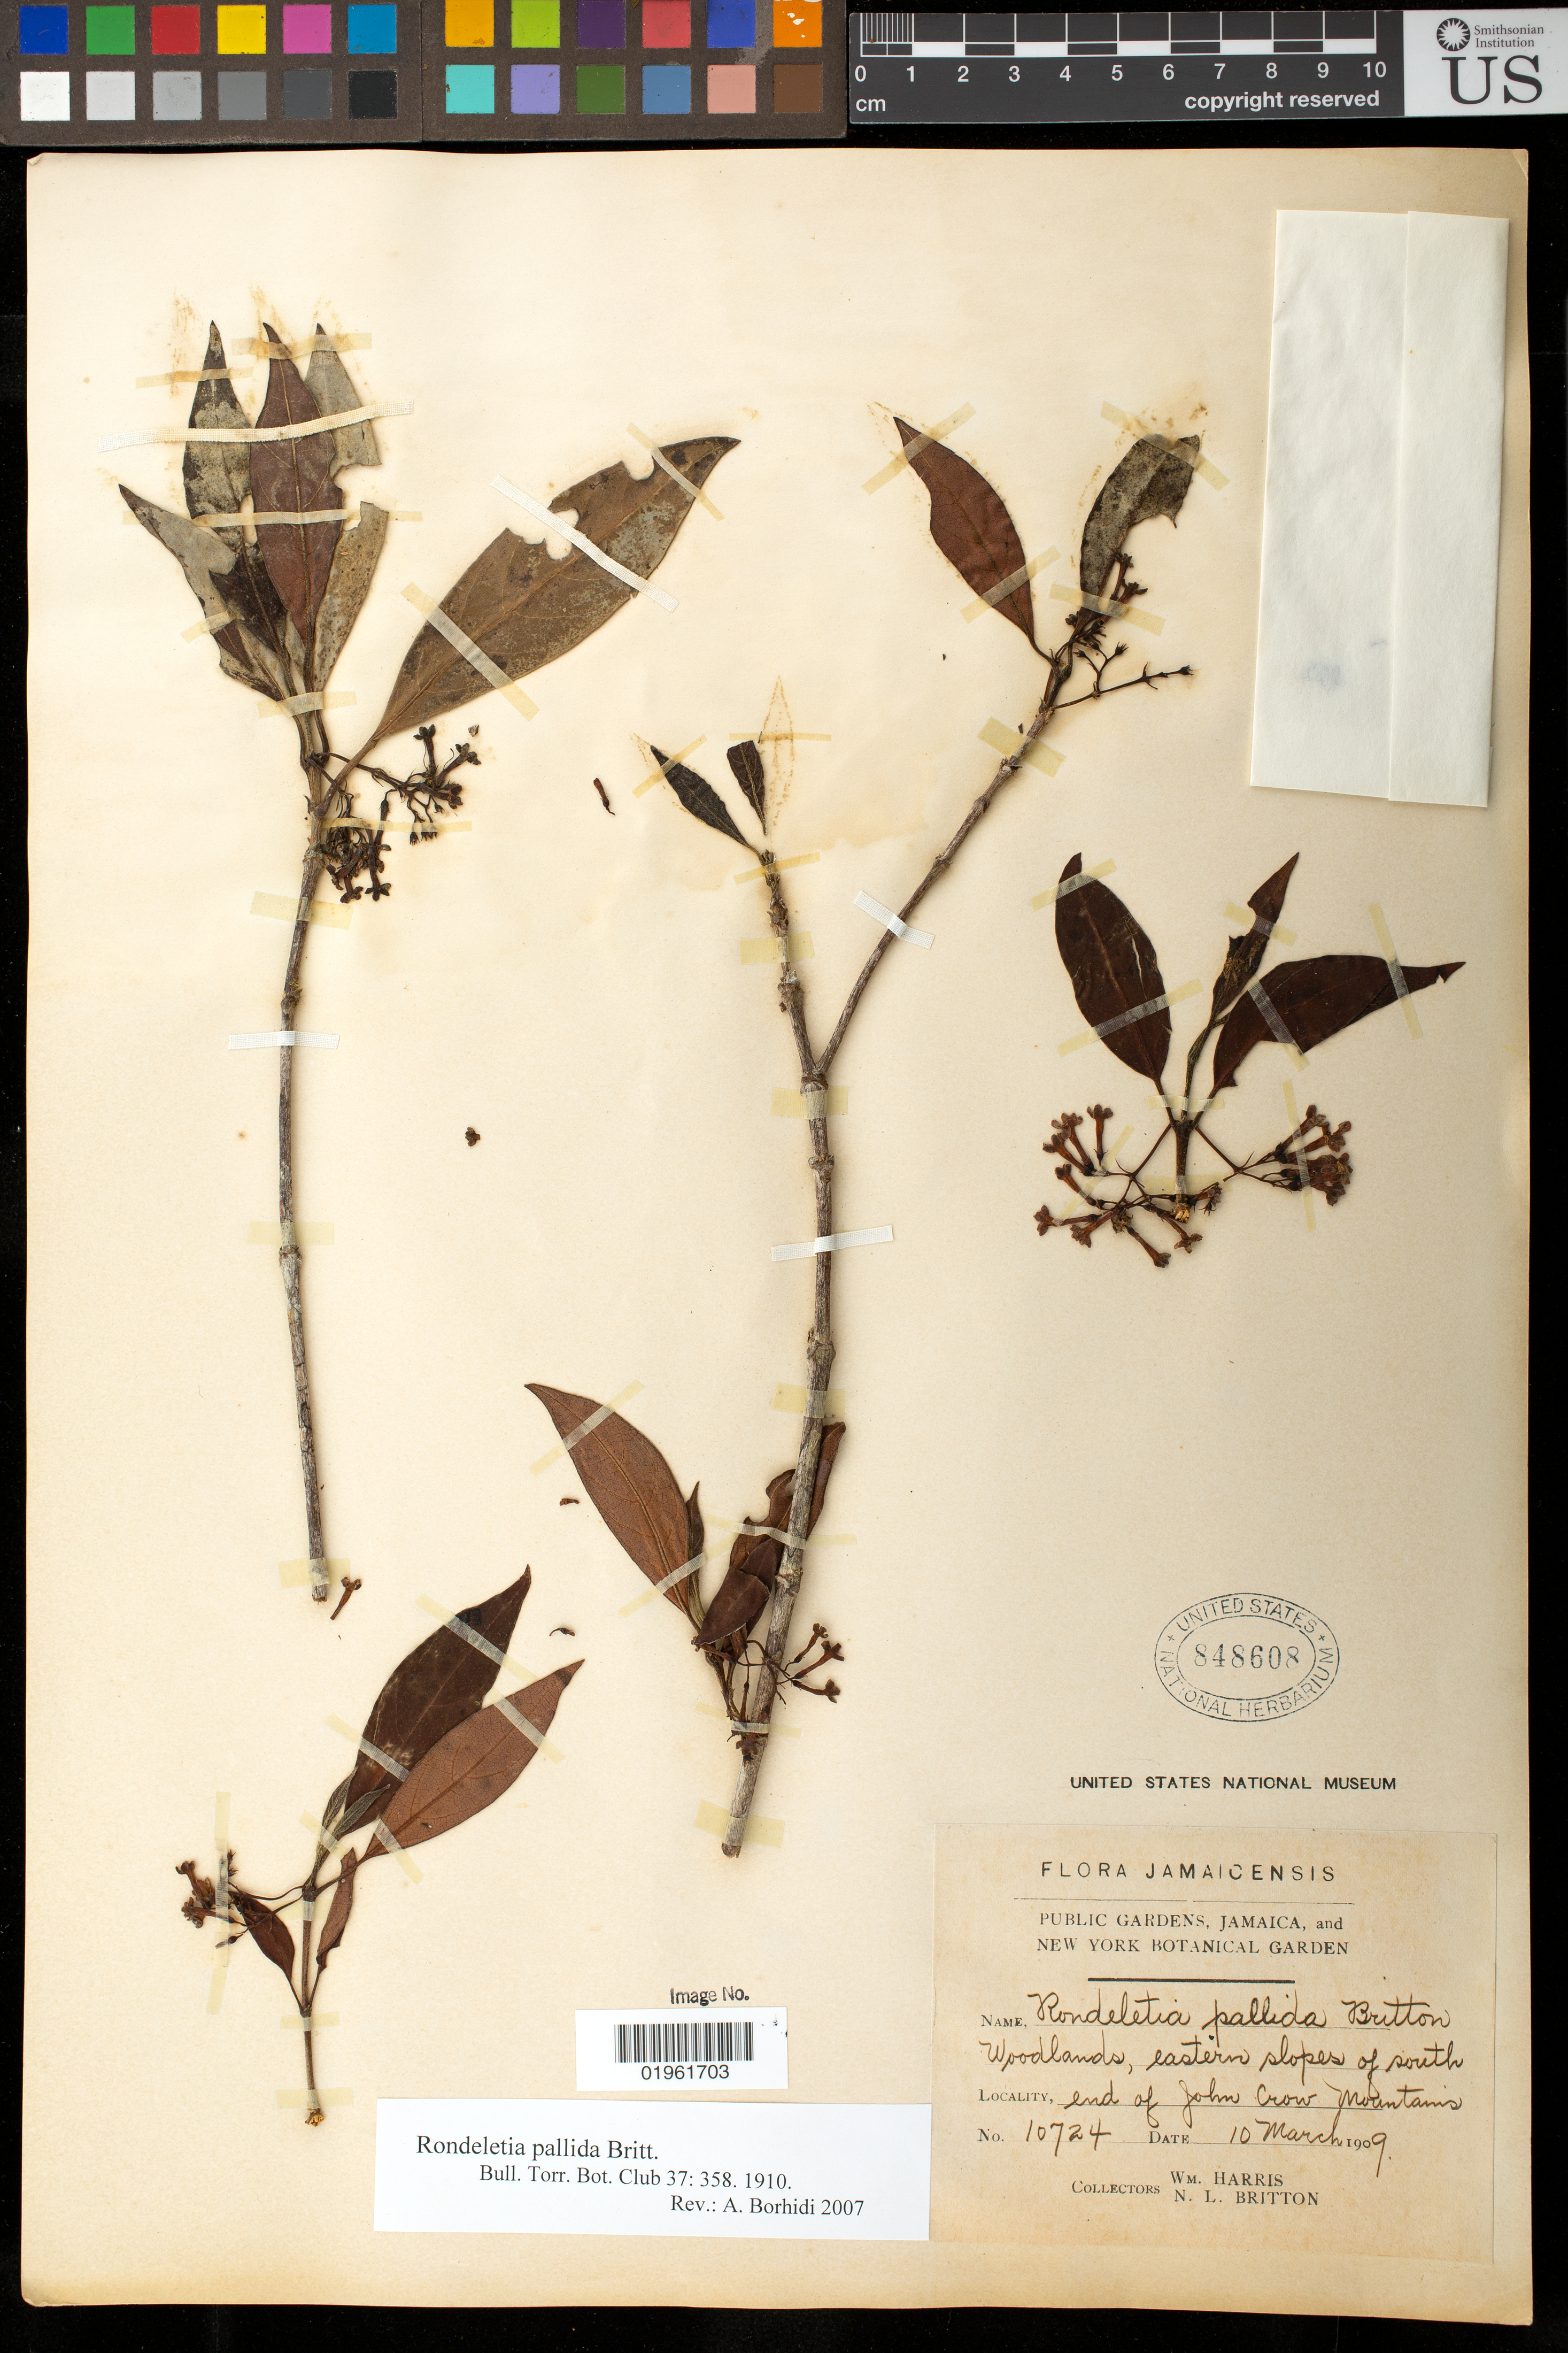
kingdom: Plantae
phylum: Tracheophyta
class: Magnoliopsida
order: Gentianales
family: Rubiaceae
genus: Rondeletia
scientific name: Rondeletia pallida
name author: Britton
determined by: Borhidi, Attila L.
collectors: W. Harris & N. Britton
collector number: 10724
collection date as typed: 10 Mar 1909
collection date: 1909-03-10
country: Jamaica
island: Jamaica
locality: Woodlands, eastern slopes of south. End of John Brow Mountains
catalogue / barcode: US 848608